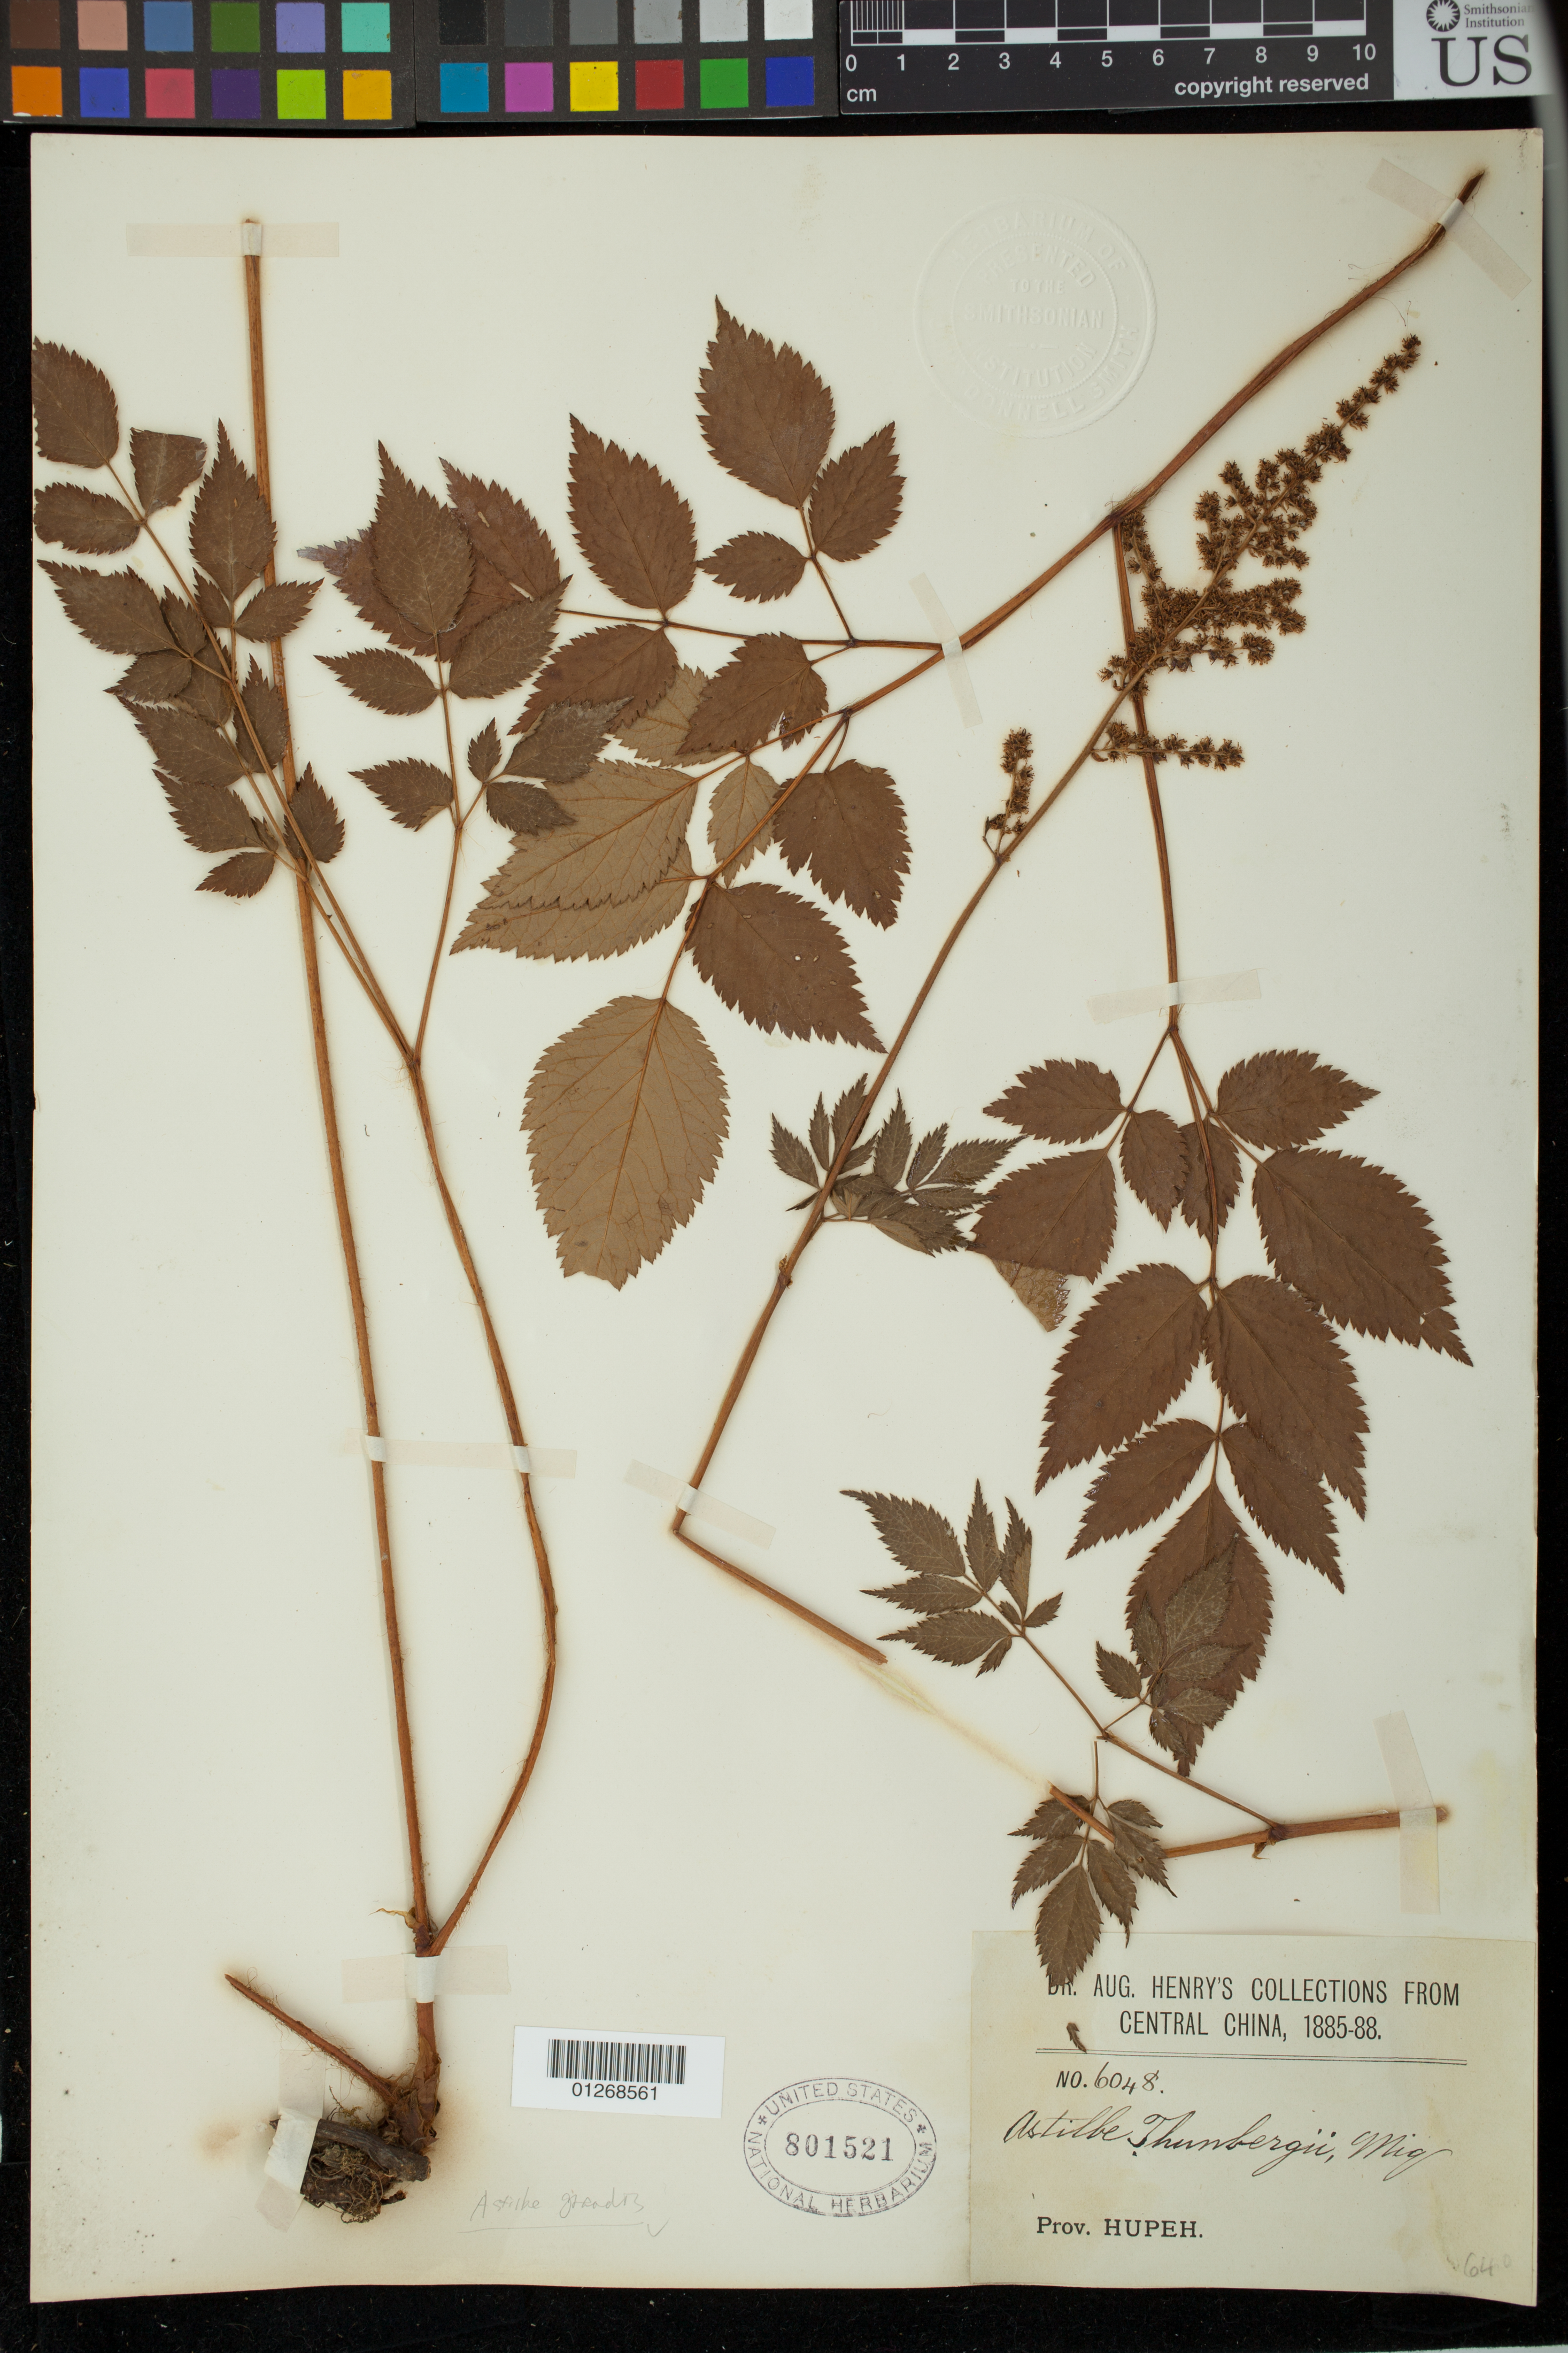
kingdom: Plantae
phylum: Tracheophyta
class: Magnoliopsida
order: Saxifragales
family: Saxifragaceae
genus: Astilbe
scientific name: Astilbe leucantha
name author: Knoll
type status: Isosyntype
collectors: A. Henry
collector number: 6048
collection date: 1885/1888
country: China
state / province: Hubei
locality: Central China. Prov. Hupeh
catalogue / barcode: US 801521